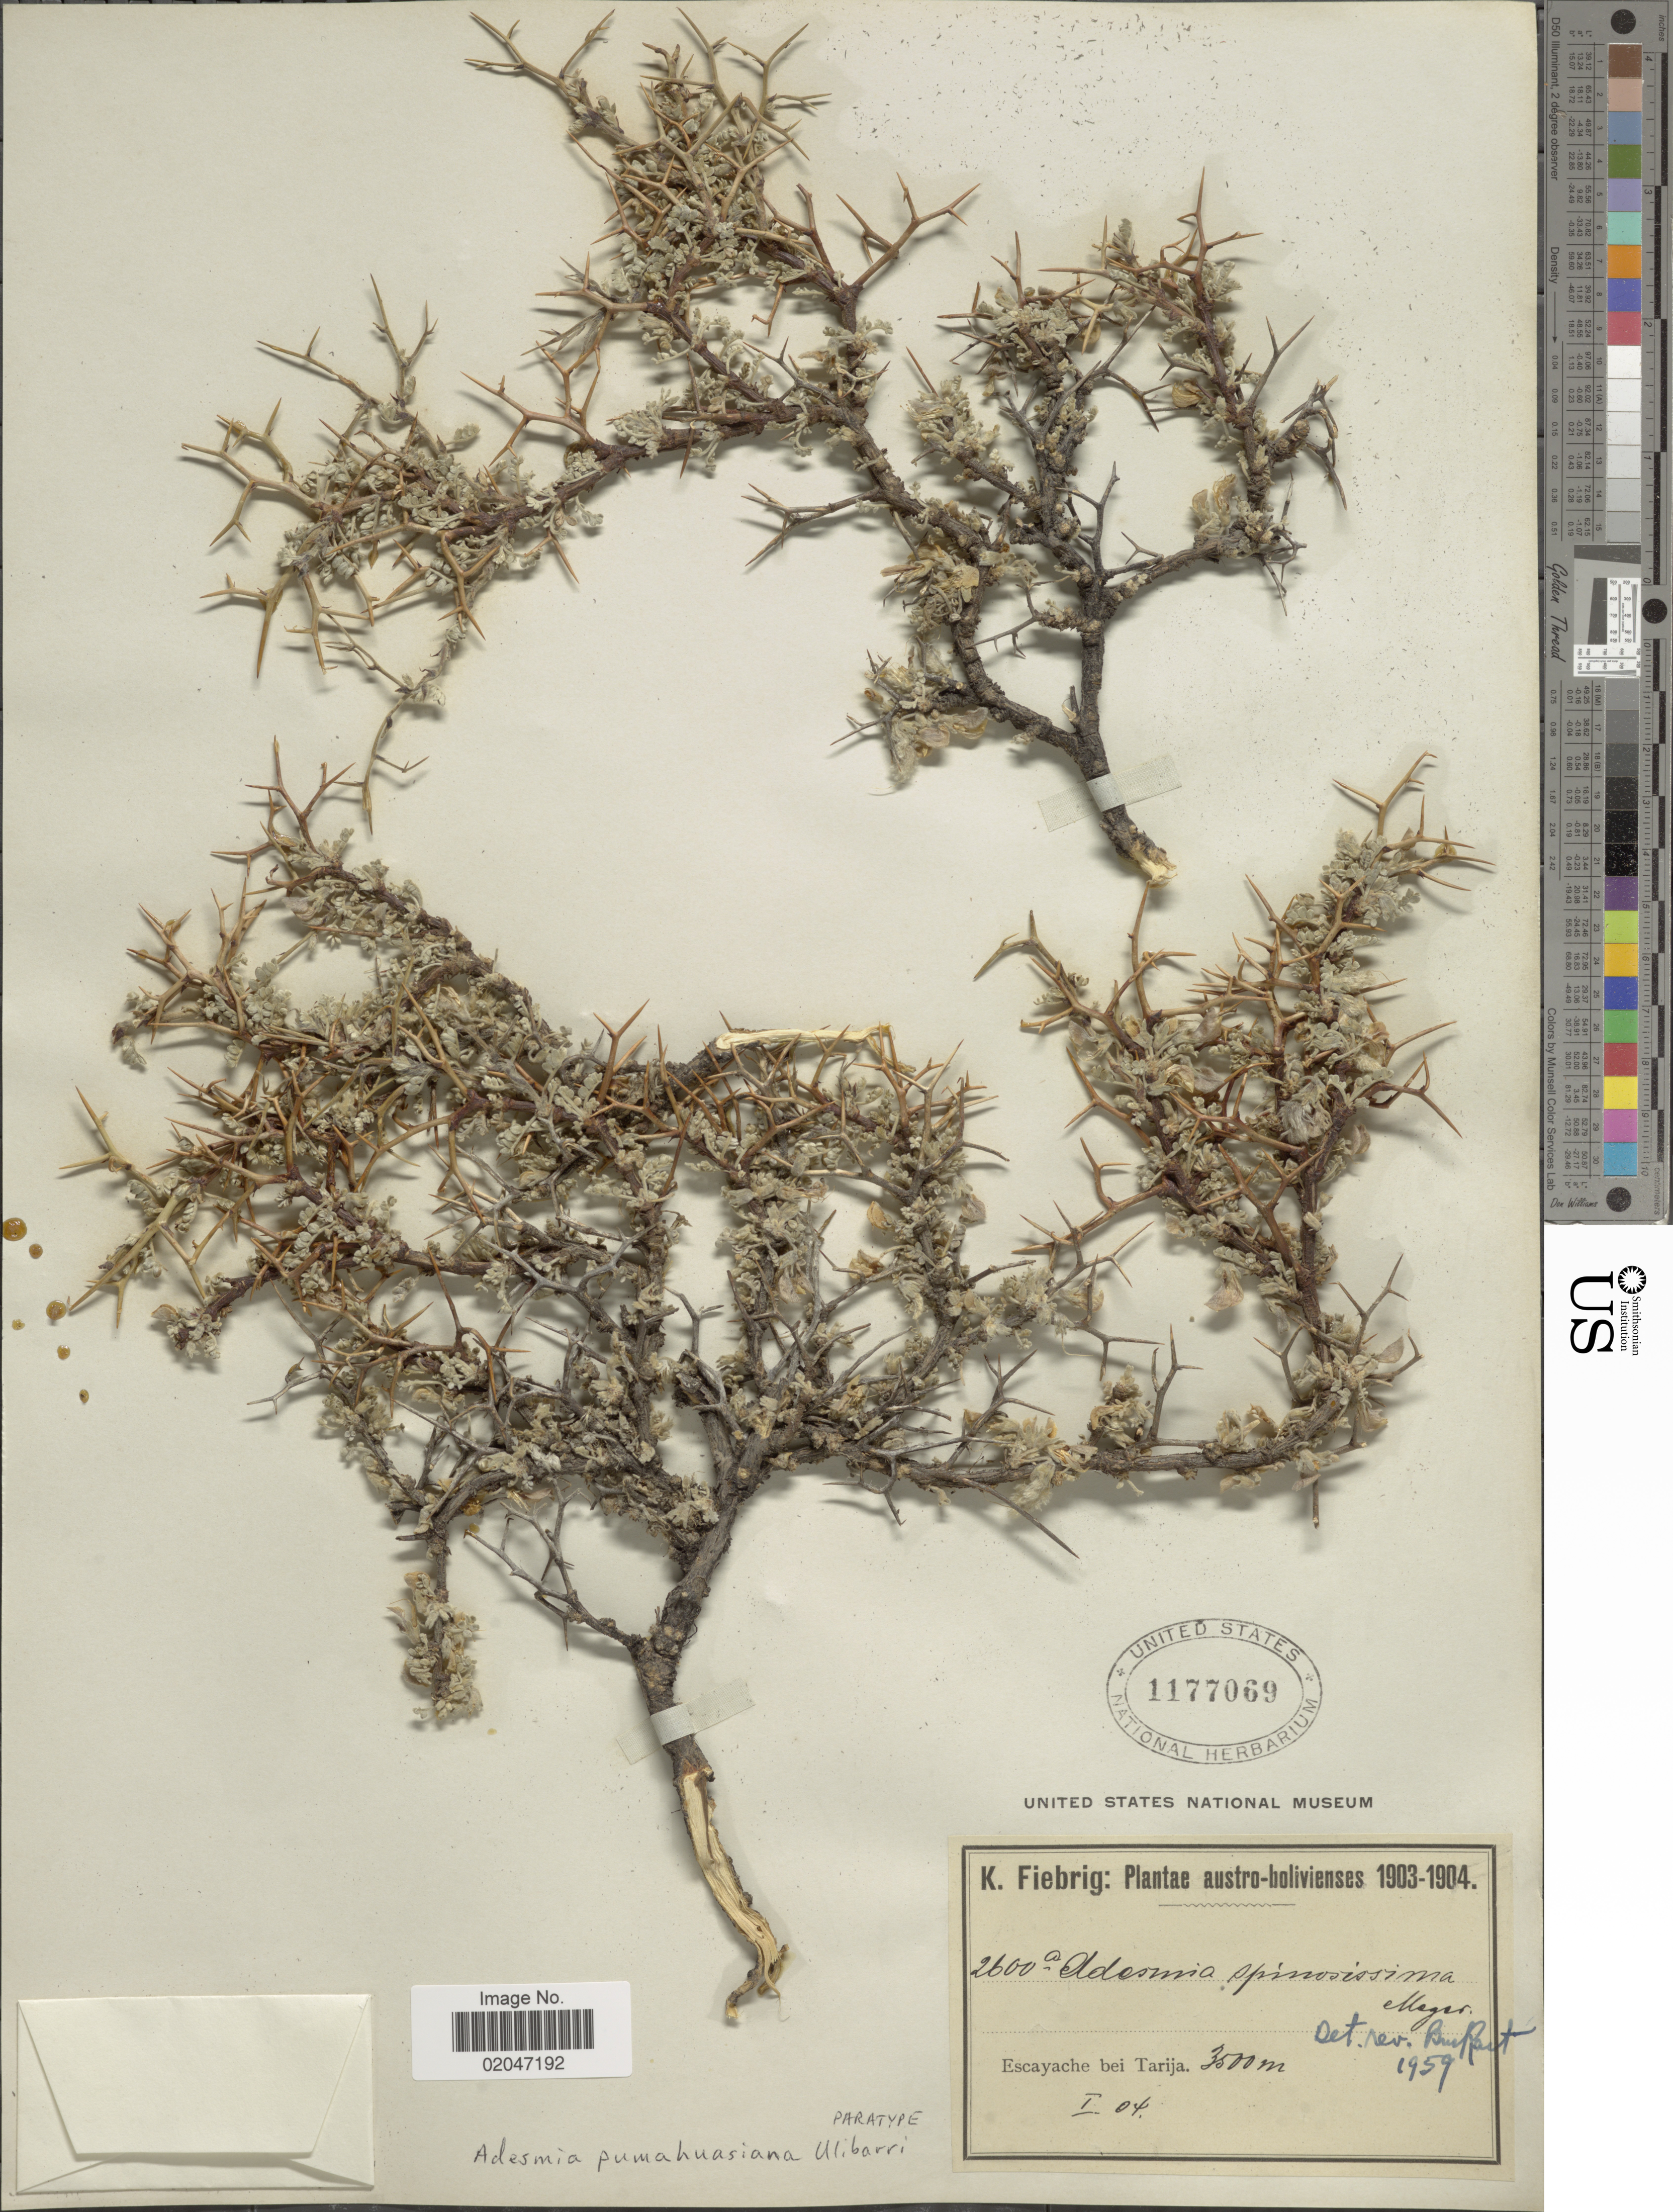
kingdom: Plantae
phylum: Tracheophyta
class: Magnoliopsida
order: Fabales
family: Fabaceae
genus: Adesmia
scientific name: Adesmia pumahuasiana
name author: Ulibarri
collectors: K. Fiebrig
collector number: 2600a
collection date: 1904-01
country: Bolivia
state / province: Tarija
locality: Austro-bolivienses, Escayache bei Tarija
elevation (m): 3500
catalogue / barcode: US 1177069